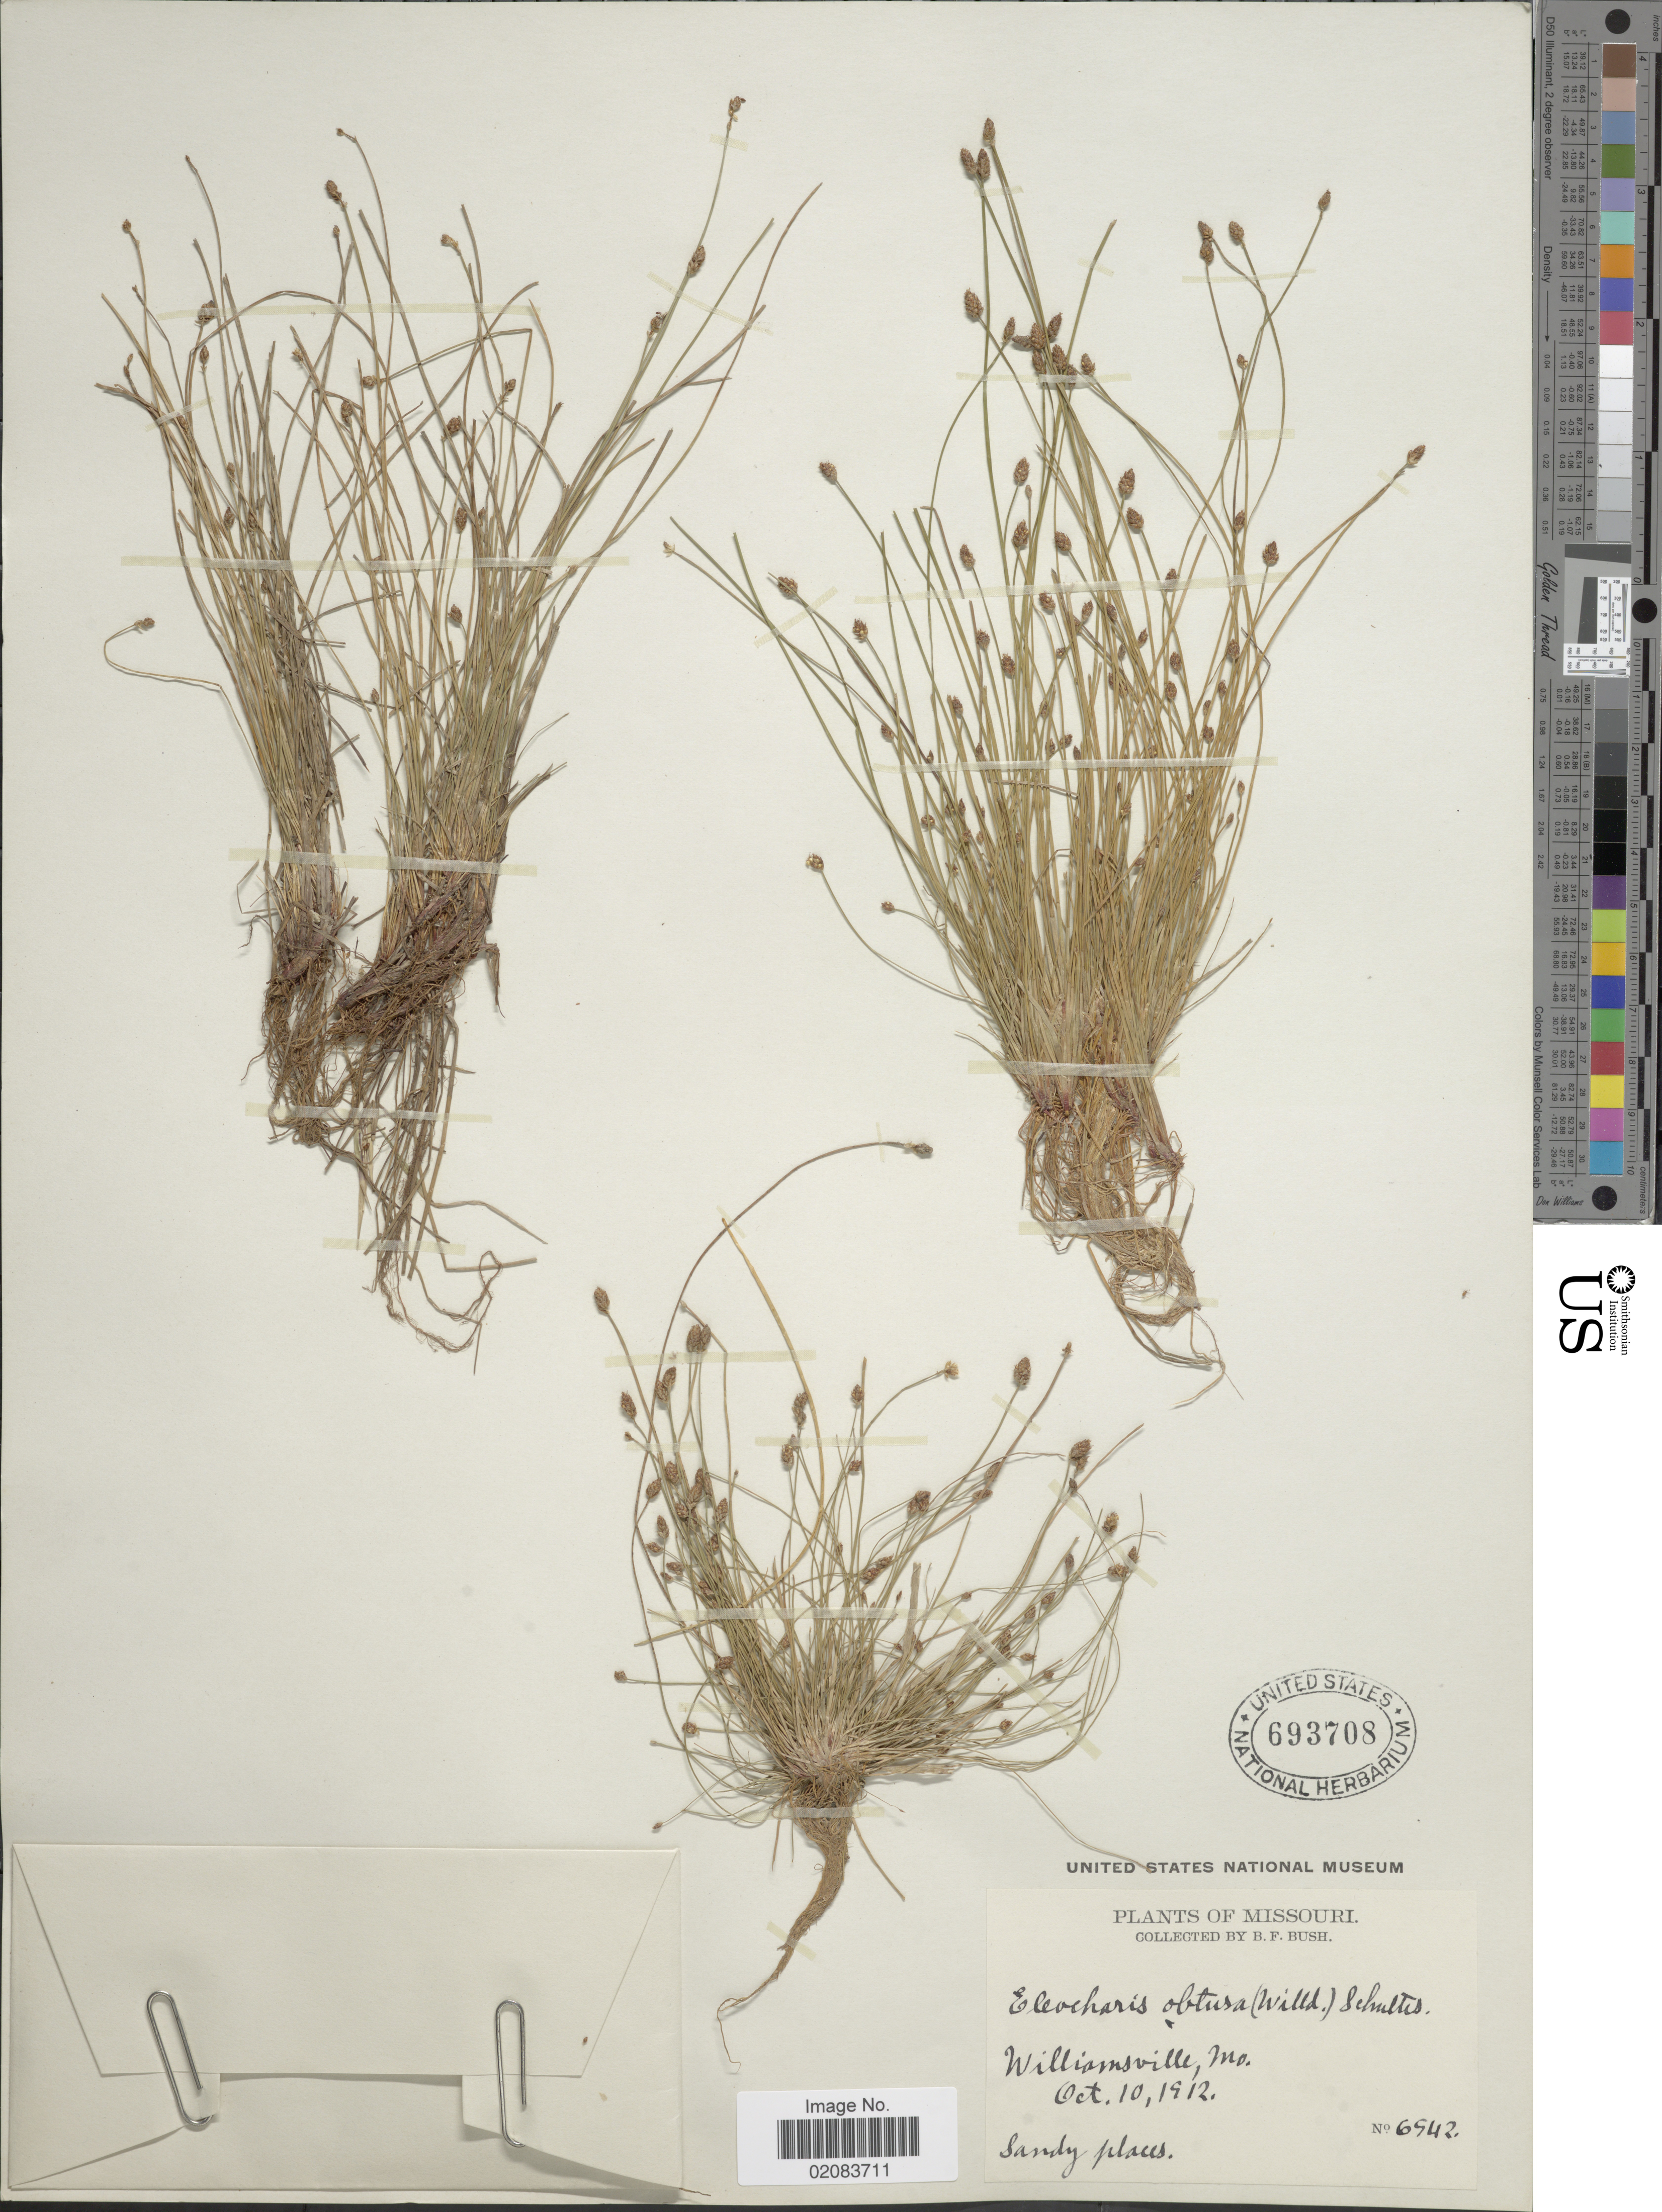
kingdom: Plantae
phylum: Tracheophyta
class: Liliopsida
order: Poales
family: Cyperaceae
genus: Eleocharis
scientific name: Eleocharis obtusa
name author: (Willd.) Schult.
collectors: B. F. Bush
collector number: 6942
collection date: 1912-10-10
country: United States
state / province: Missouri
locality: Williamsville, sandy places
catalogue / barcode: US 693708